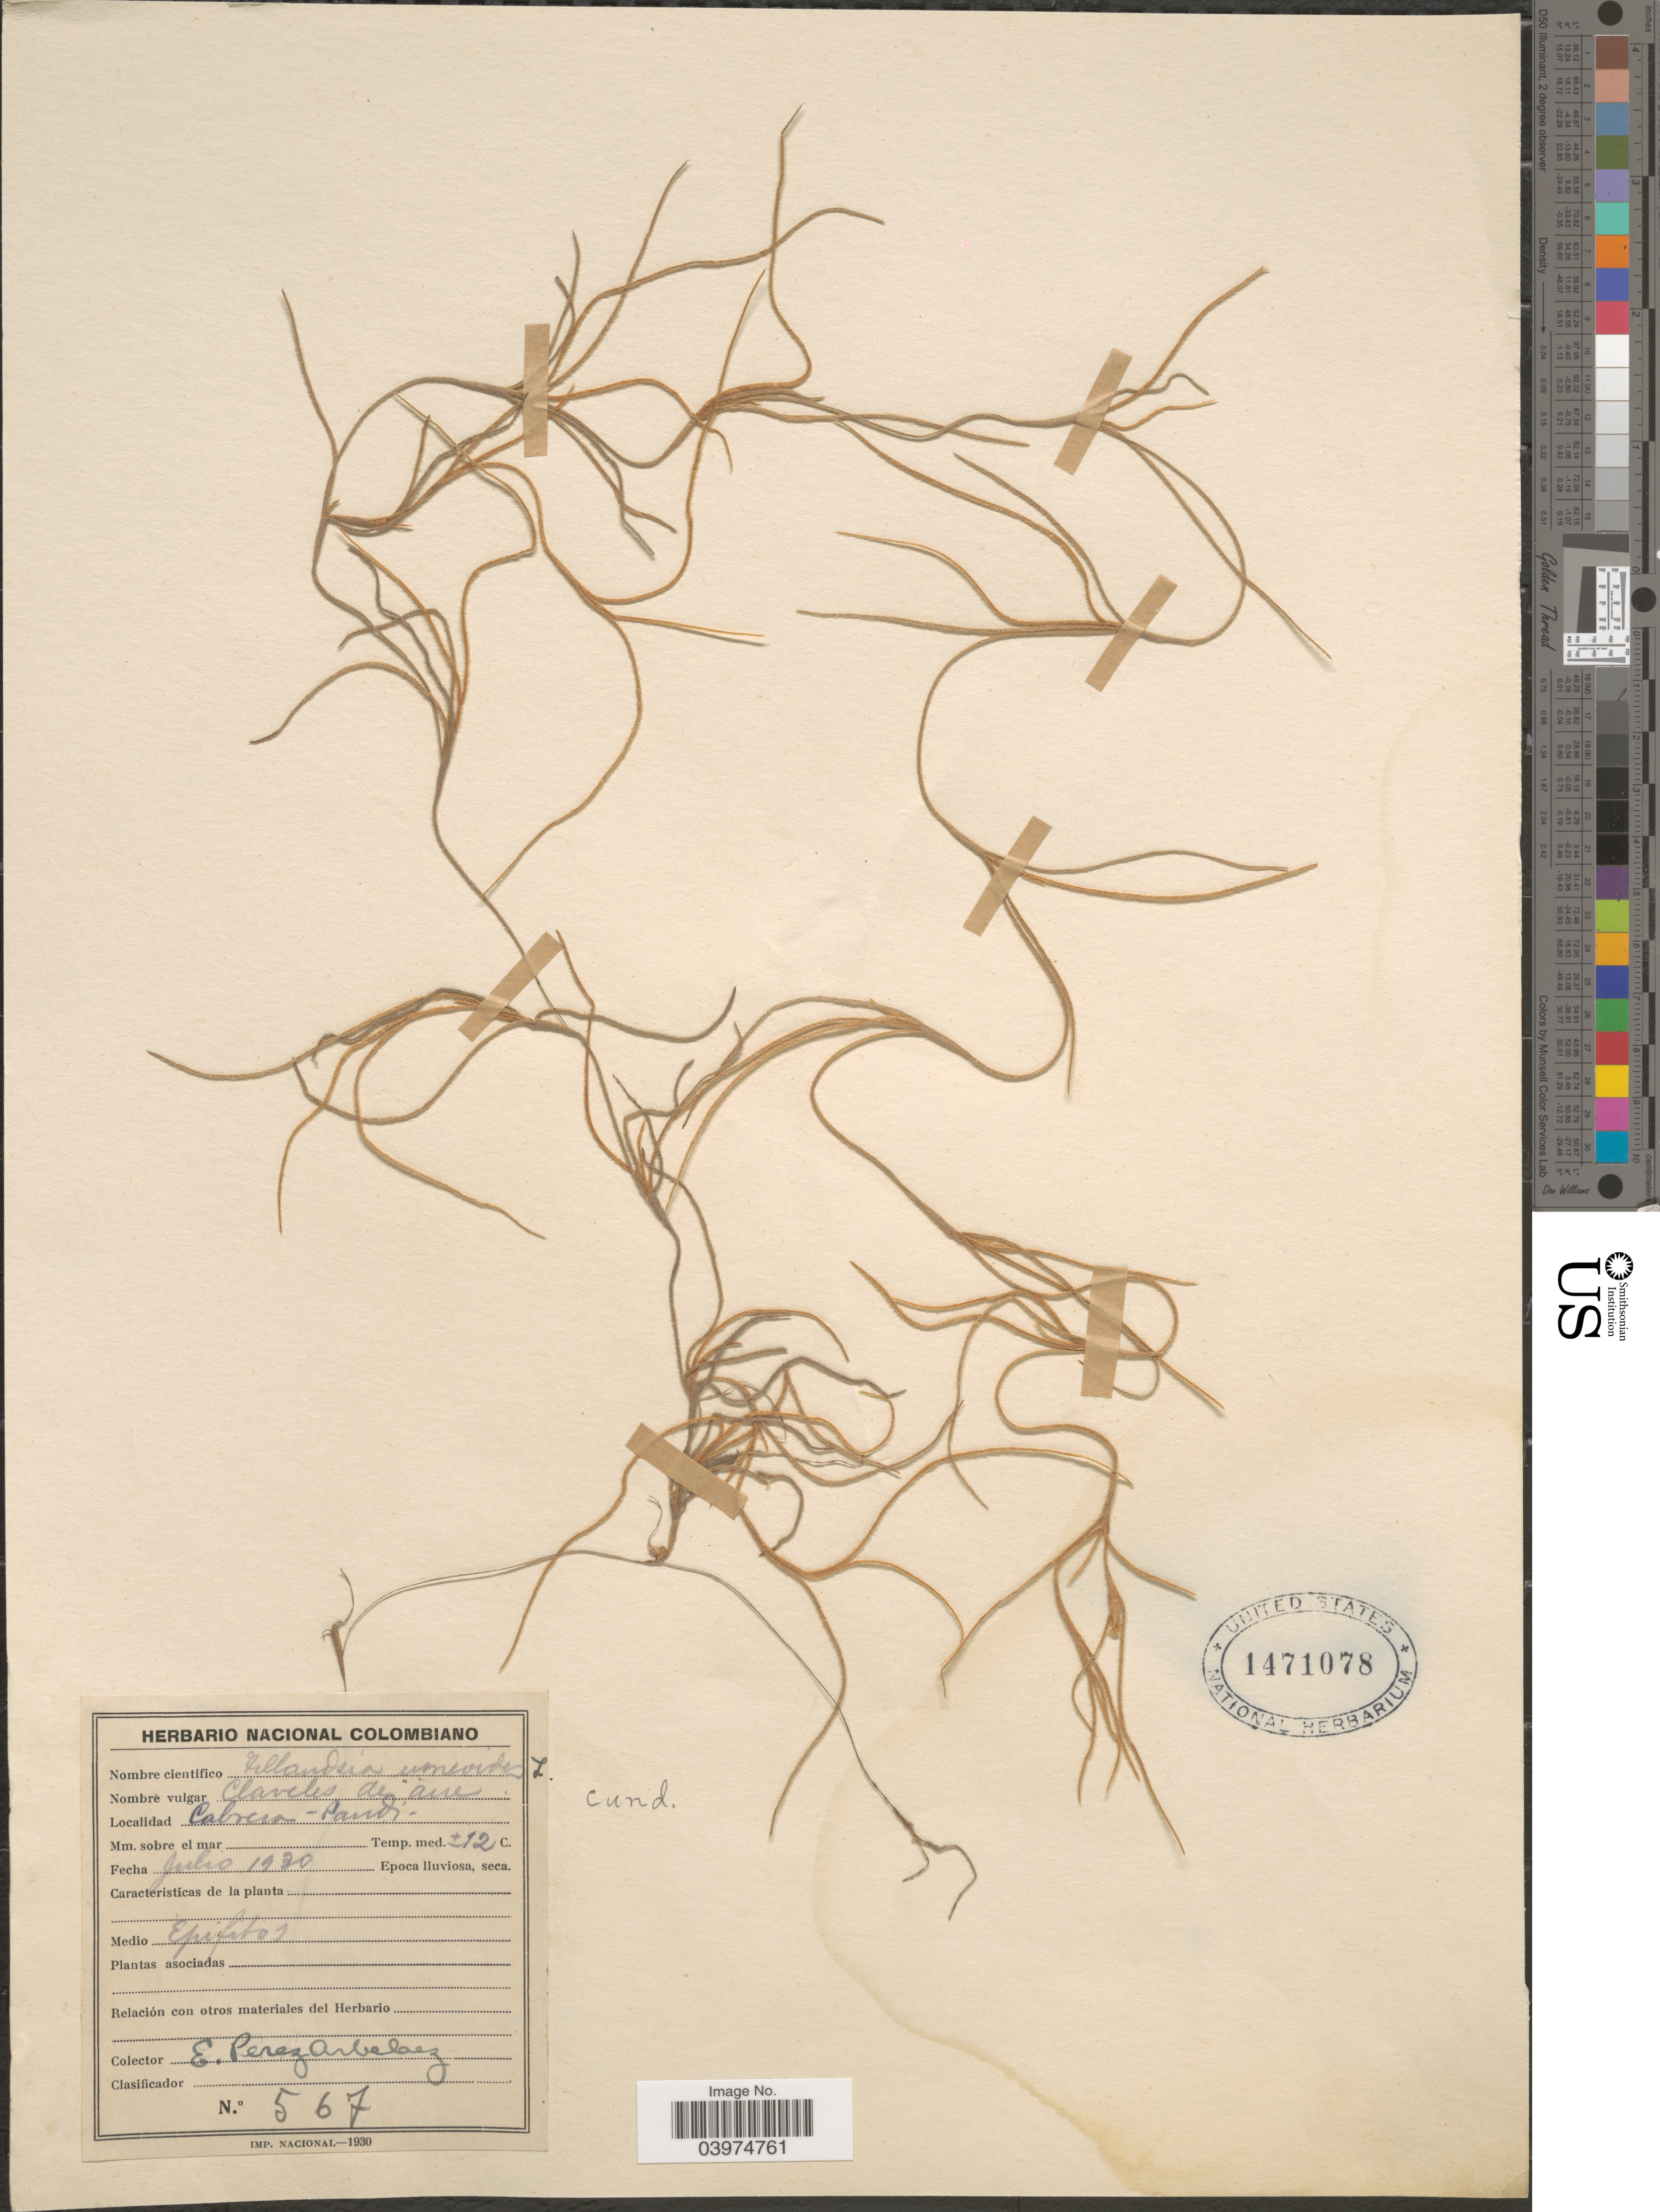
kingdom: Plantae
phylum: Tracheophyta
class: Liliopsida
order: Poales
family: Bromeliaceae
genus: Tillandsia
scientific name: Tillandsia usneoides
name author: (L.) L.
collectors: E. Pérez Arbeláez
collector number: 567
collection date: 1930-07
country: Colombia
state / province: Cundinamarca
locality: Cabrera - Pandi.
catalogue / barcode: US 1471078